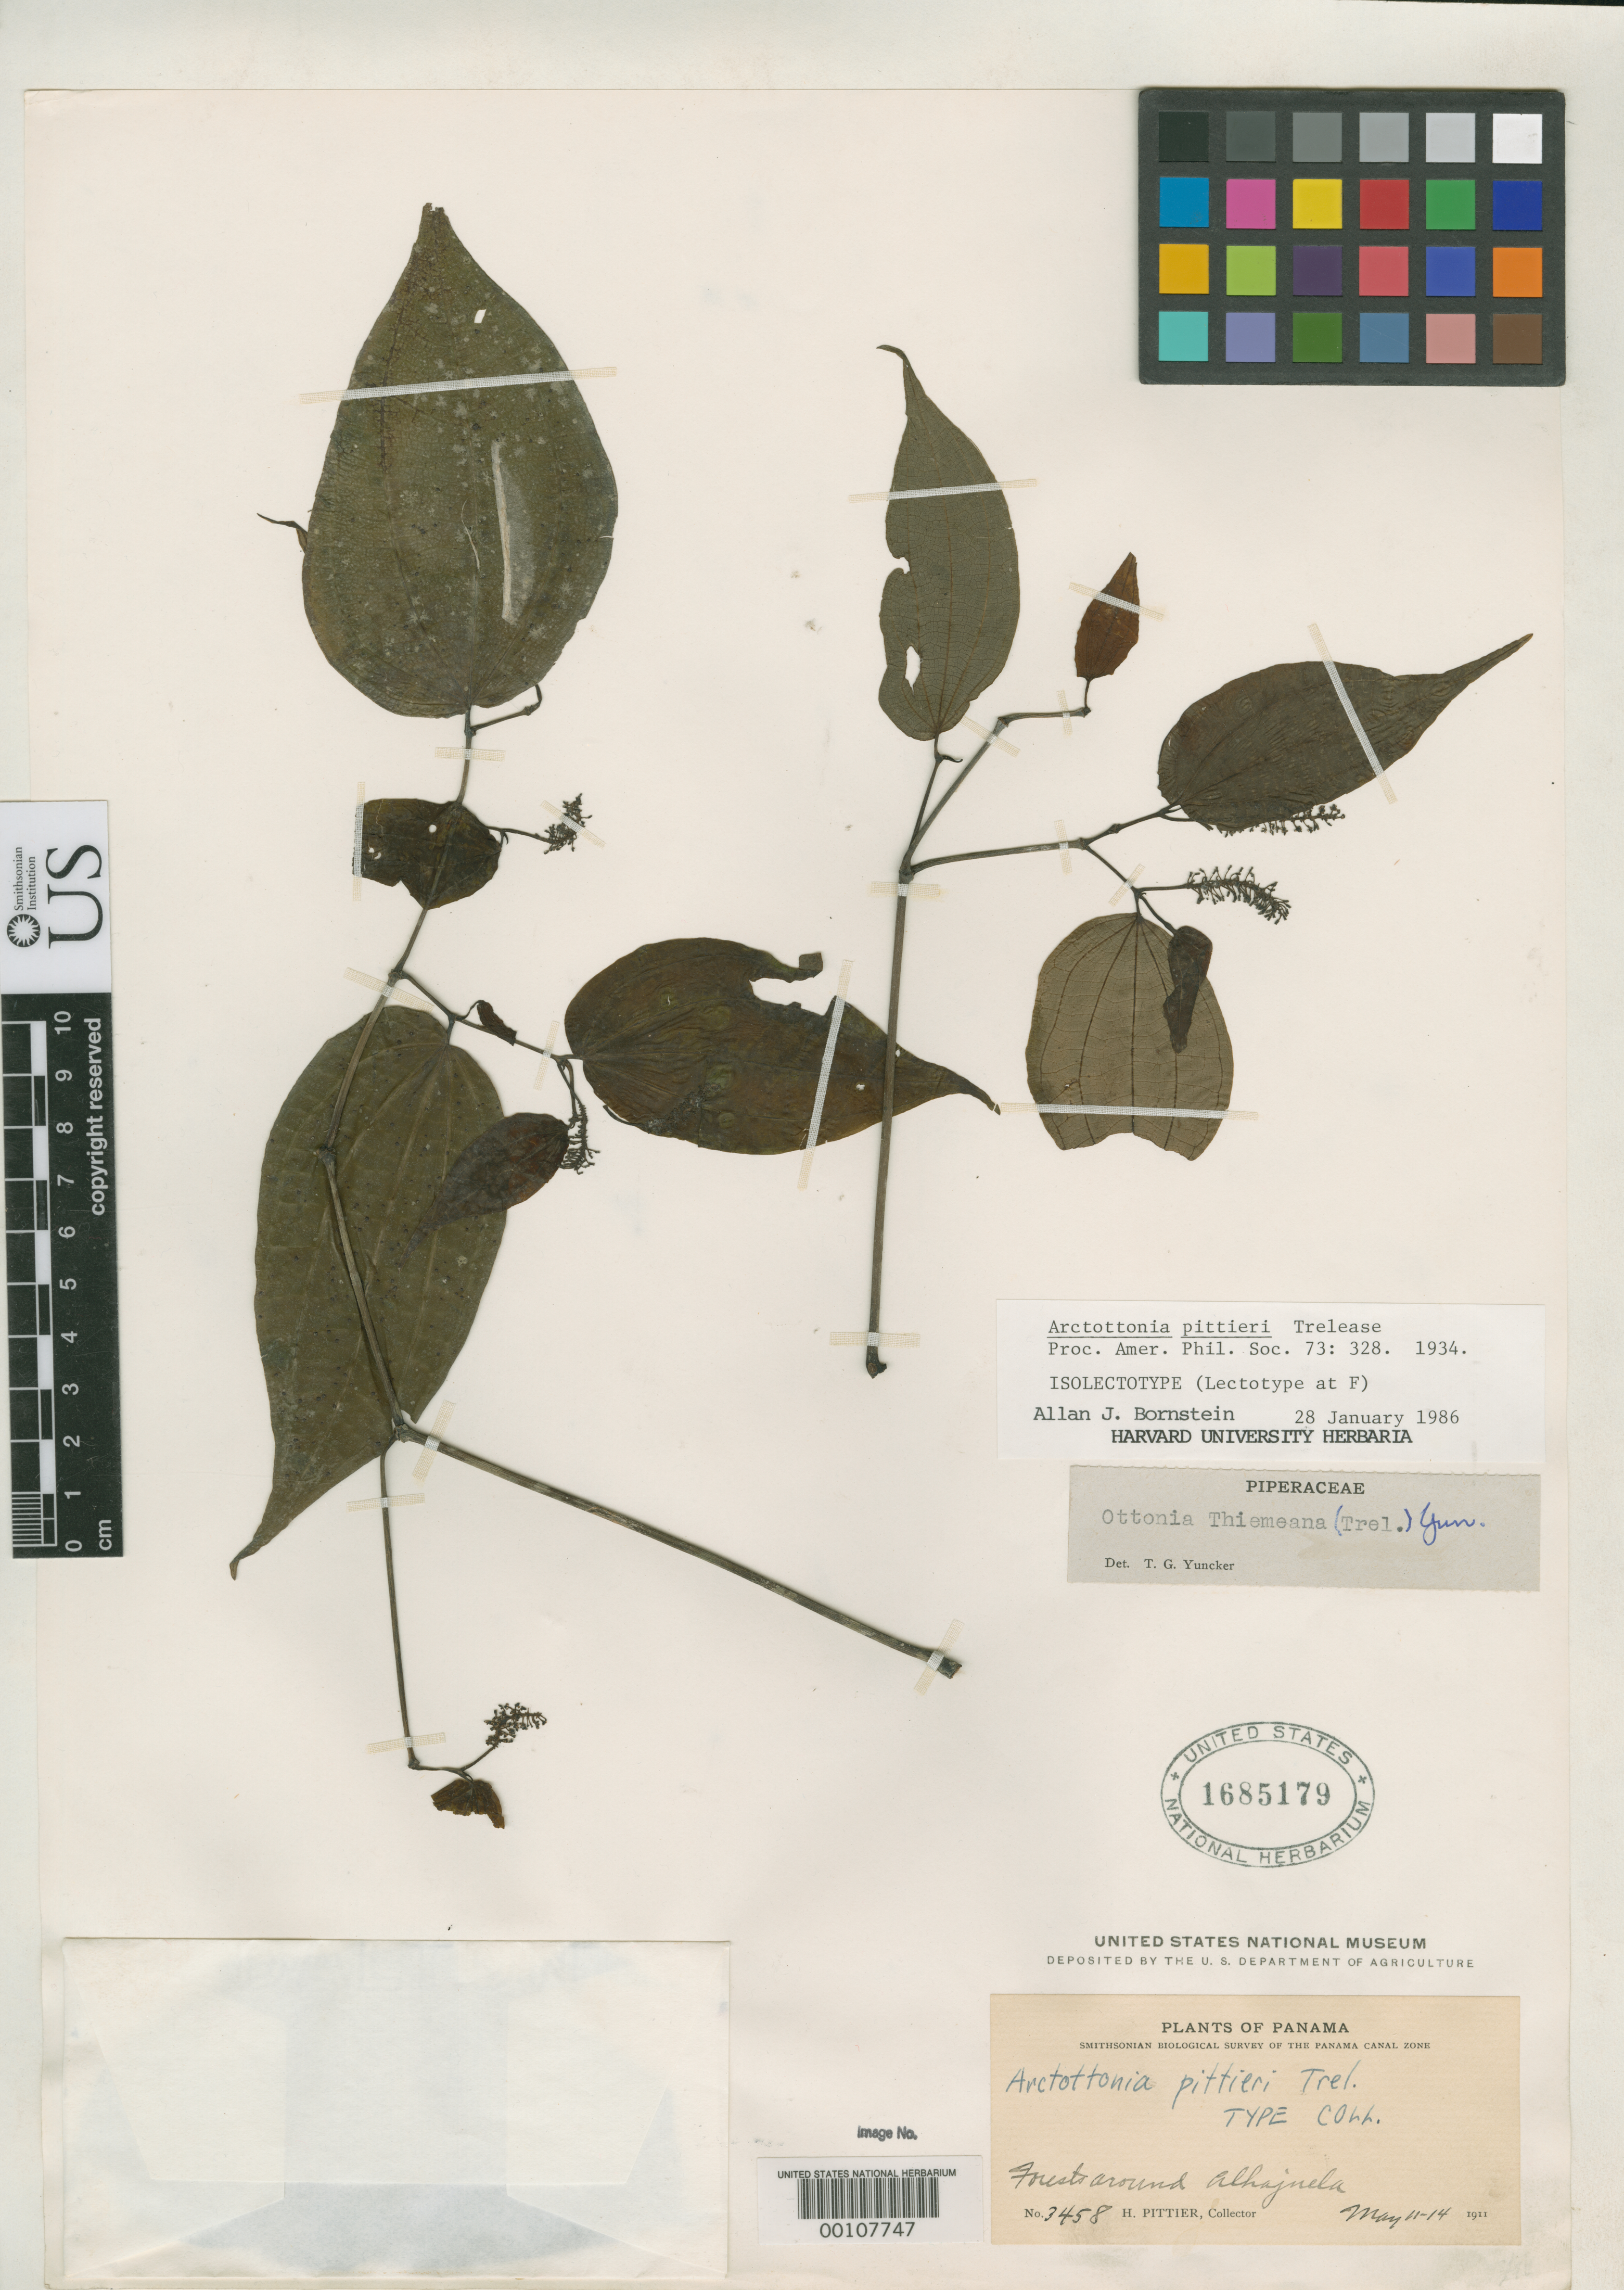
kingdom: Plantae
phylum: Tracheophyta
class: Magnoliopsida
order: Piperales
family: Piperaceae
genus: Arctottonia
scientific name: Arctottonia pittieri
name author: Trel.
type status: Type Collection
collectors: H. F. Pittier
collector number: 3458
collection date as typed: May 1911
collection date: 1911-05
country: Panama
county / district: Canal Zone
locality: Forests around Alhajuela.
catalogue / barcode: US 1685179